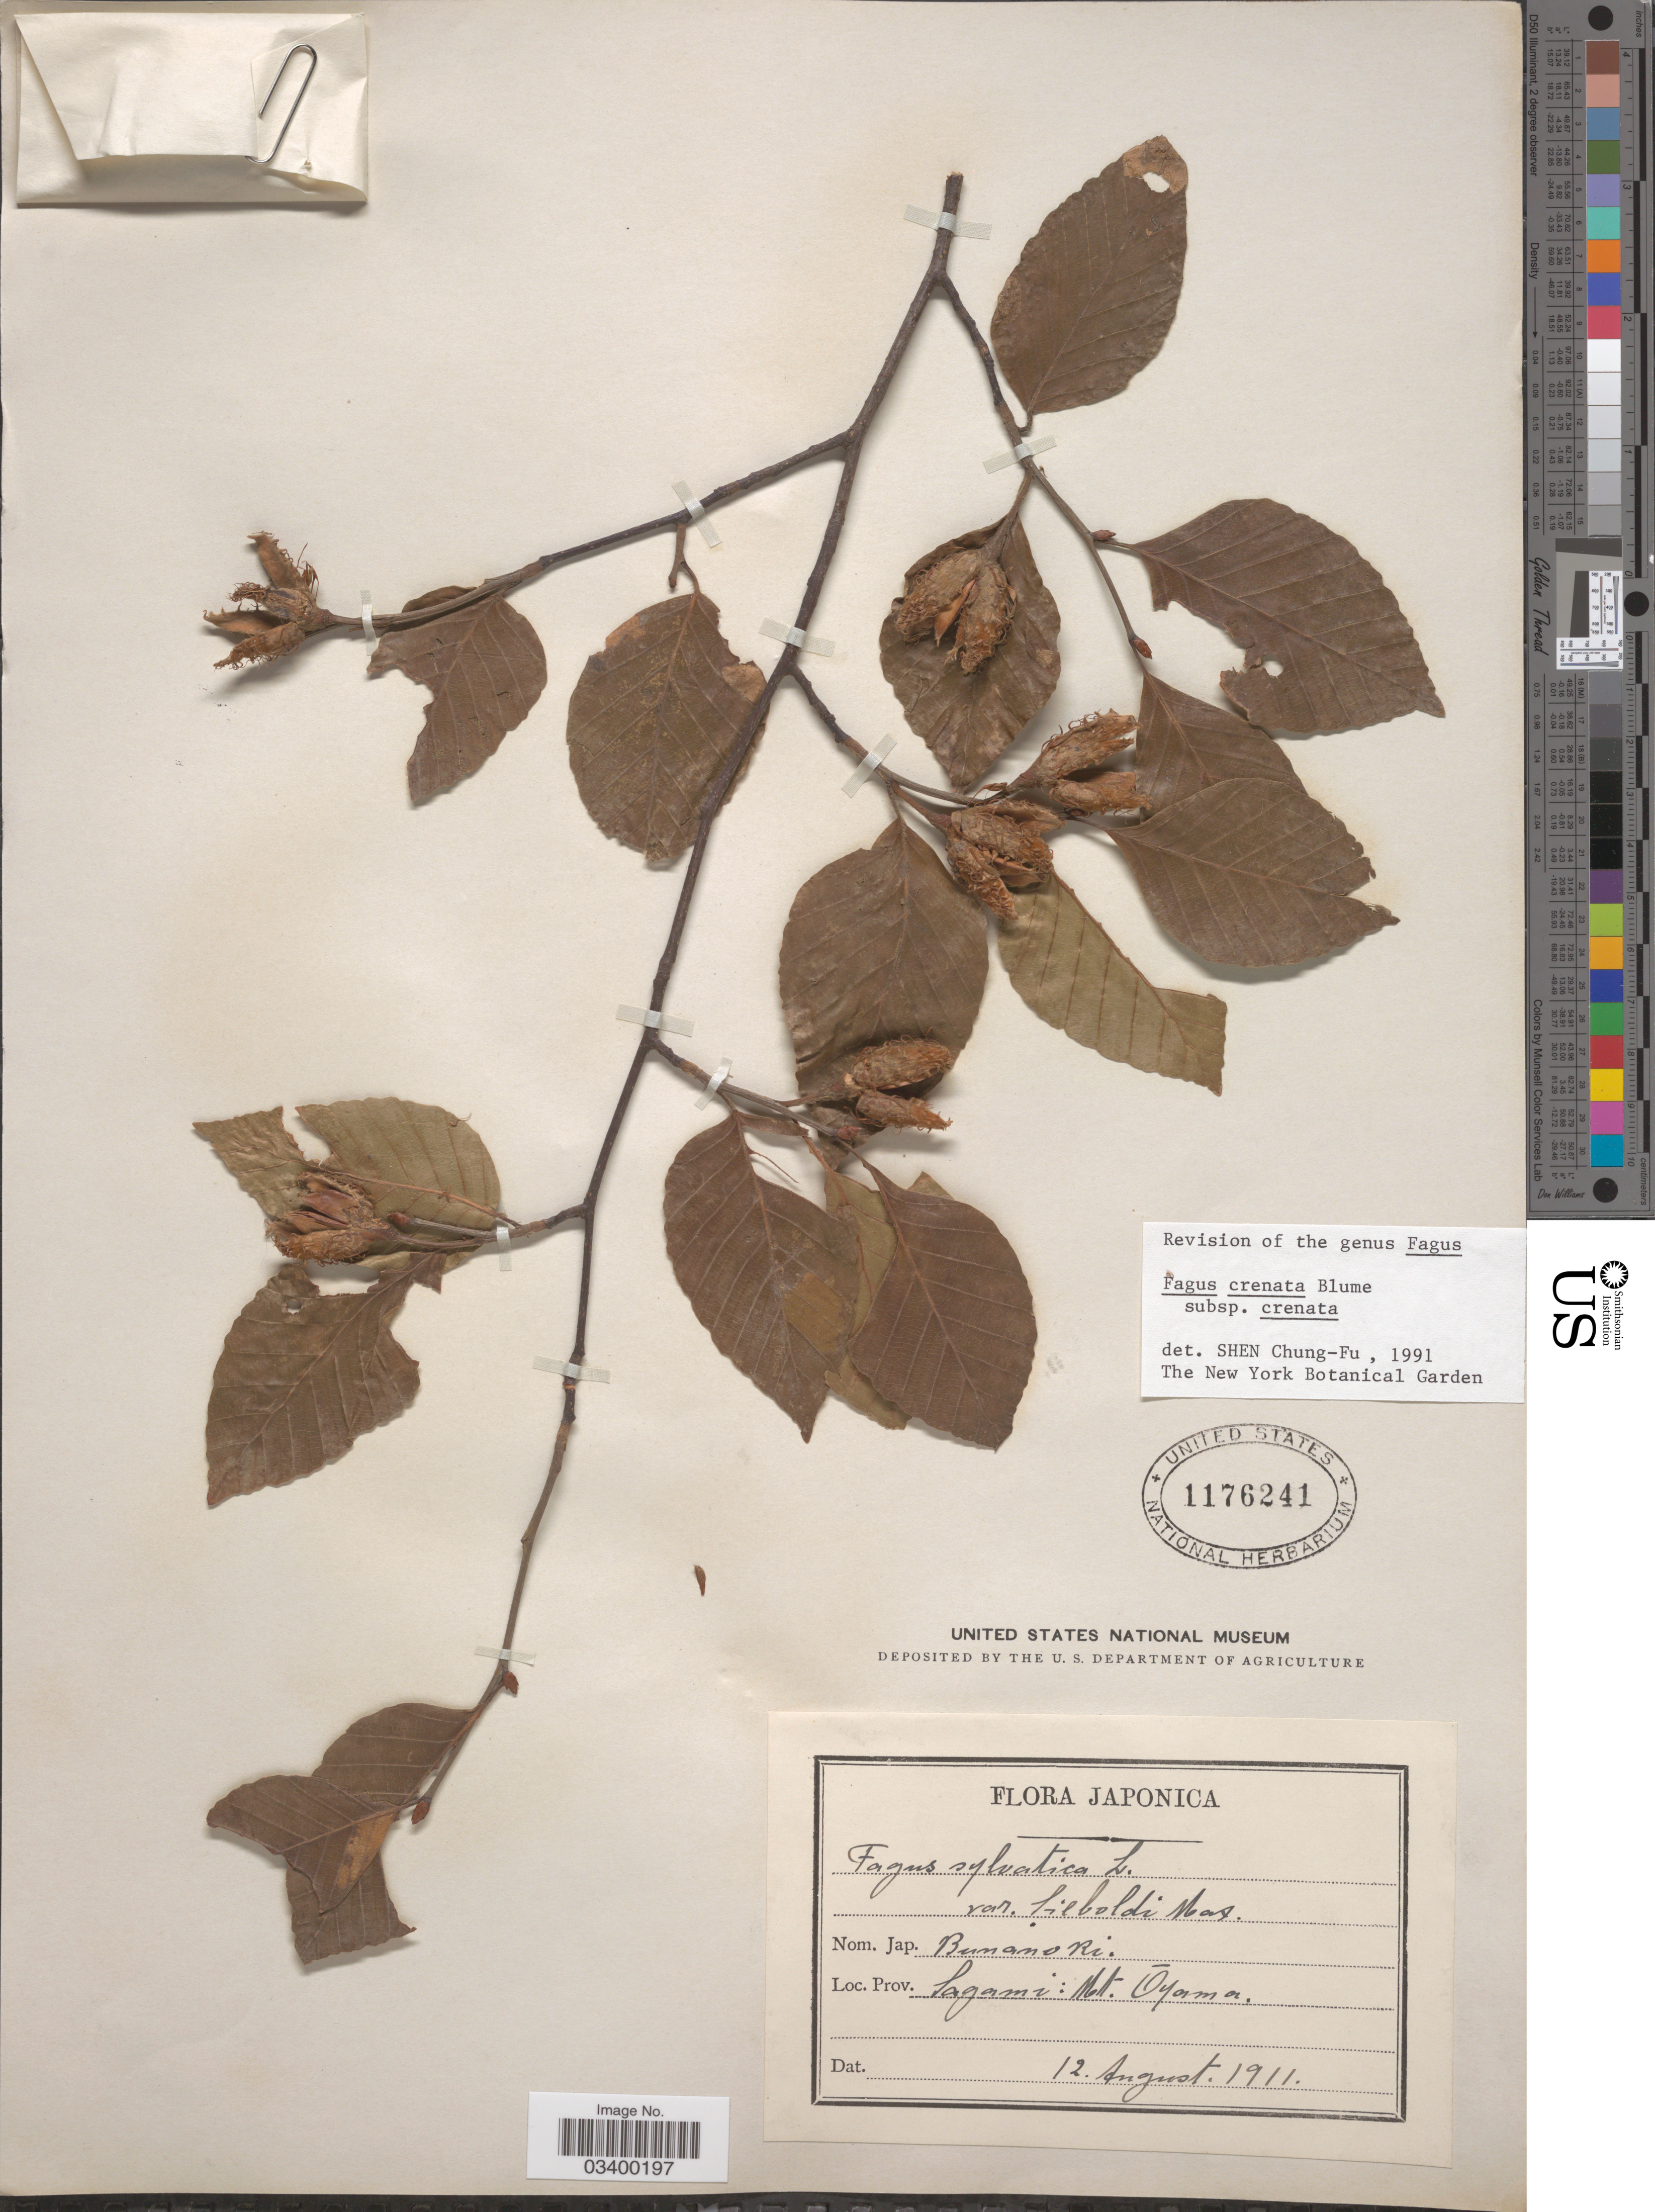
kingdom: Plantae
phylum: Tracheophyta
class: Magnoliopsida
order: Fagales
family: Fagaceae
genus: Fagus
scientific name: Fagus crenata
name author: Blume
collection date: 1911-08-12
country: Japan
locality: Sagami: Mt. Ōyama.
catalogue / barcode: US 1176241